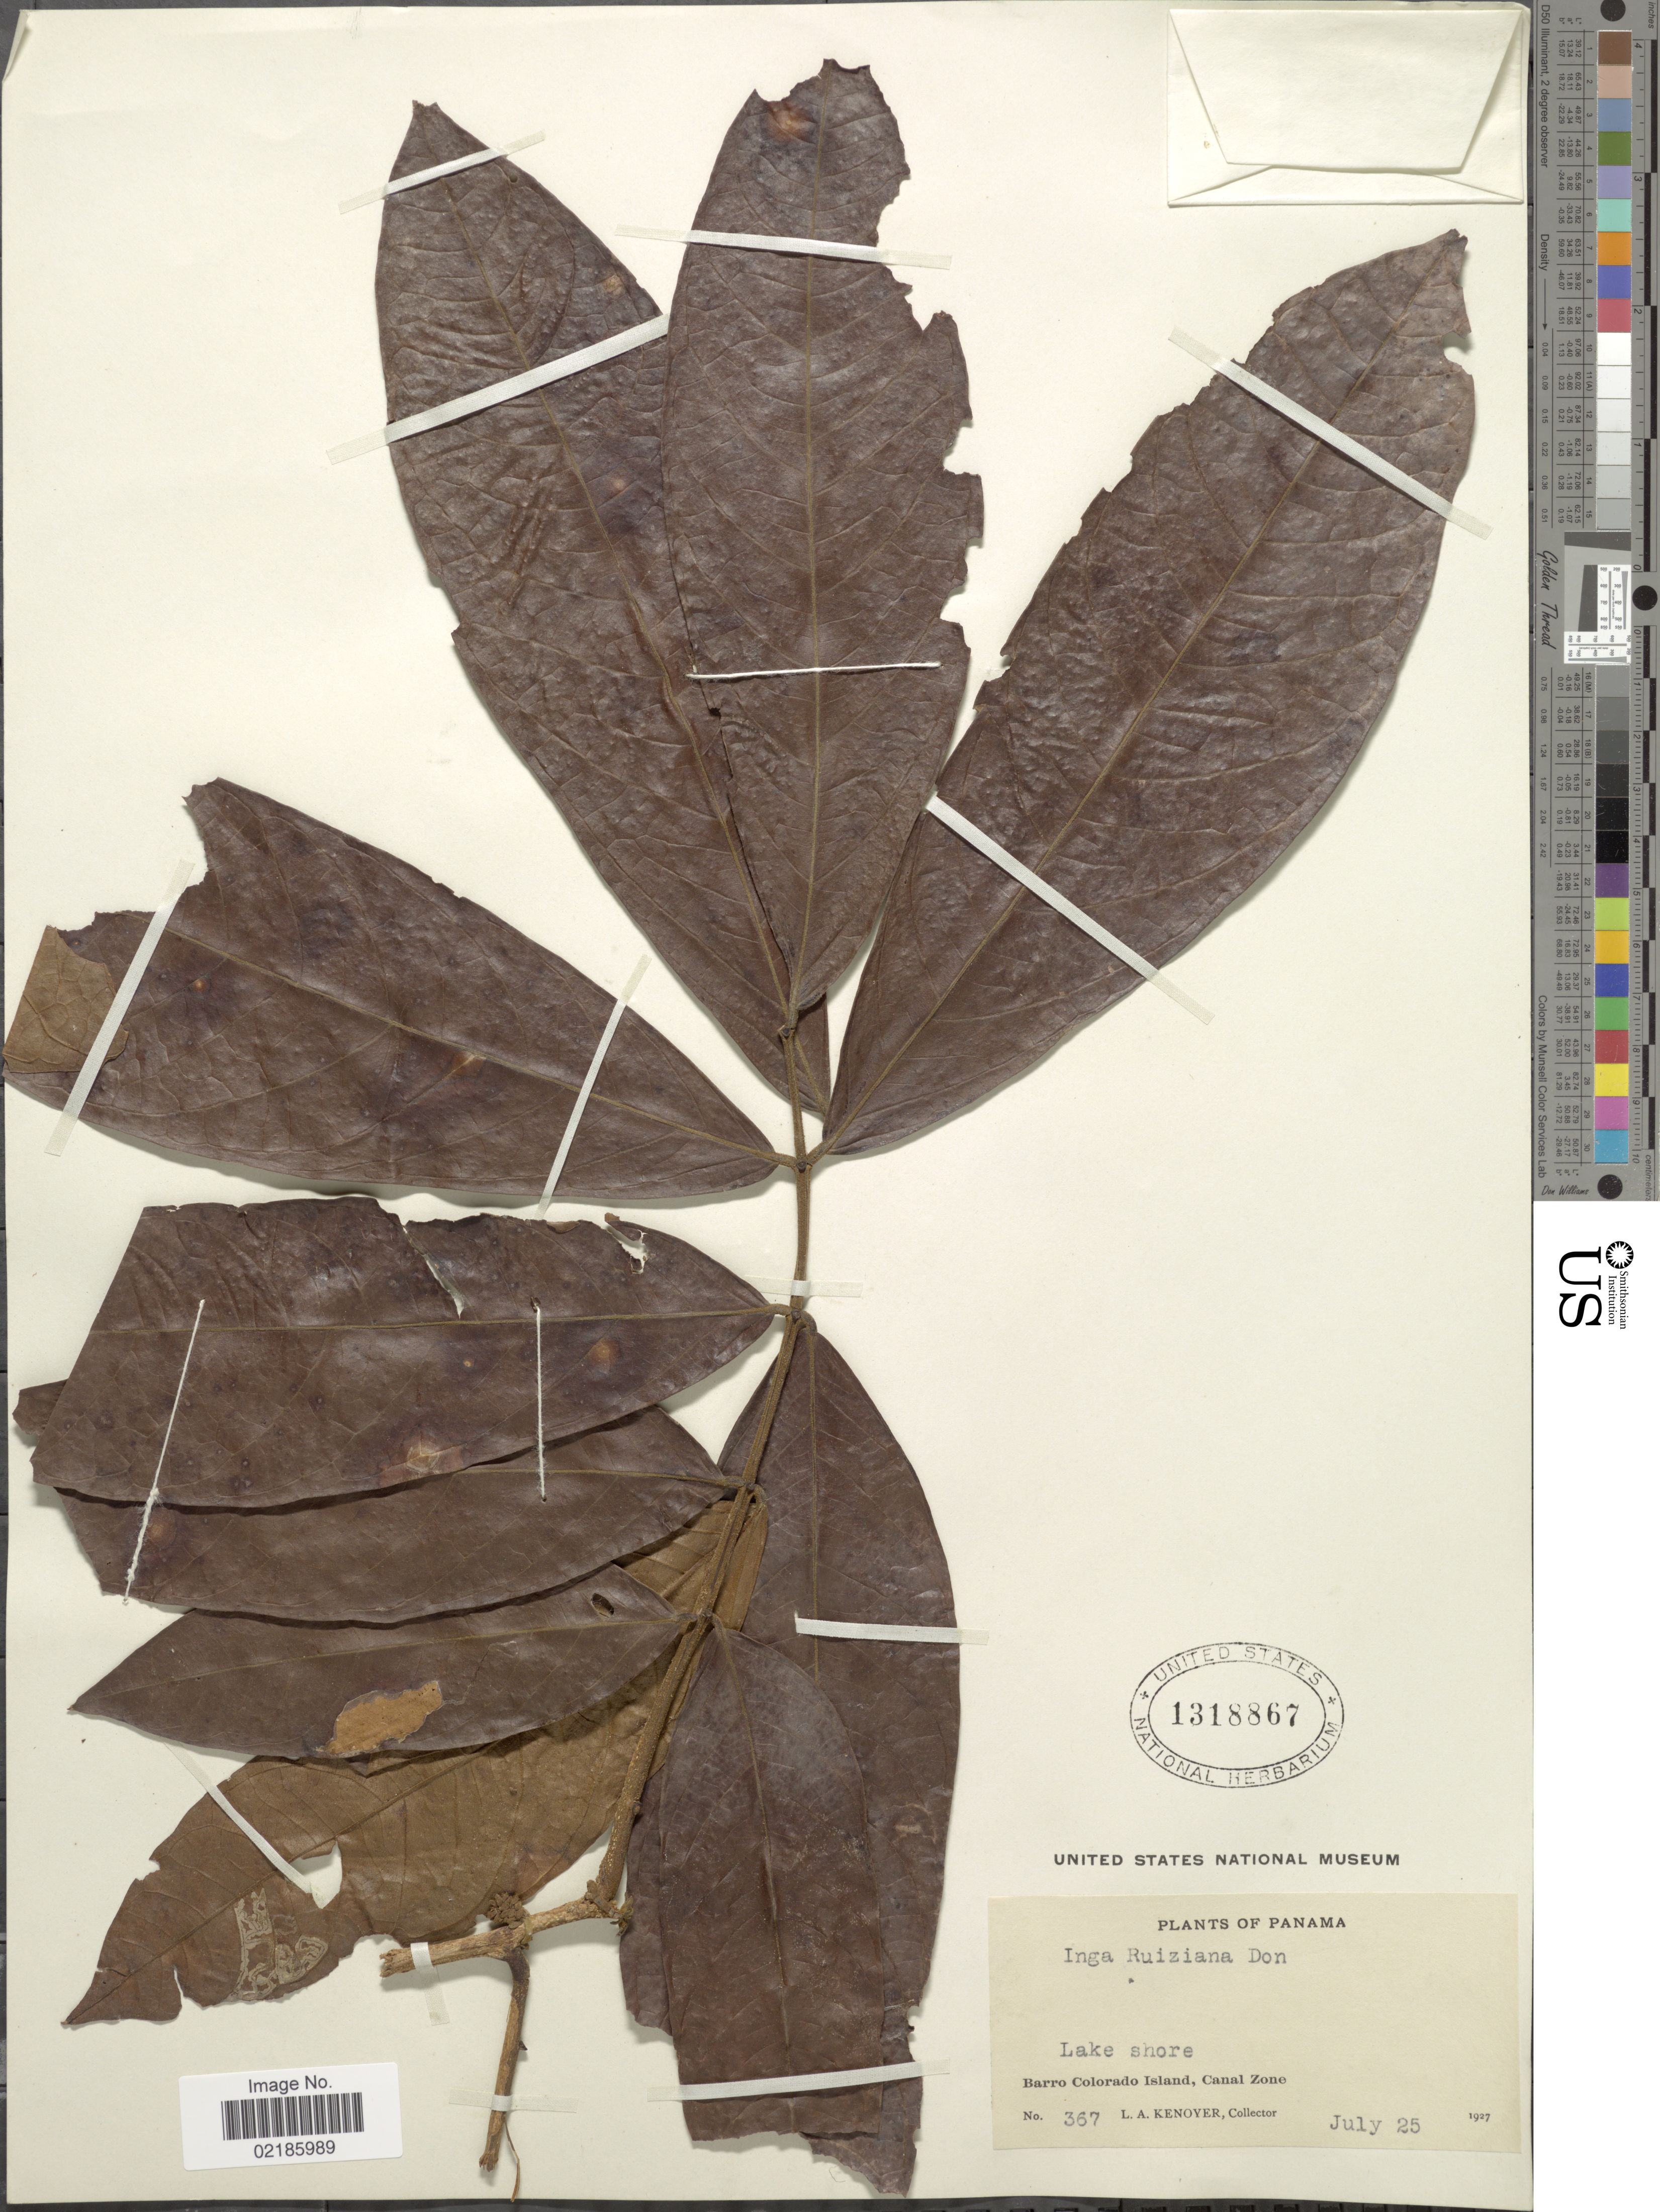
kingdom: Plantae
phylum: Tracheophyta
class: Magnoliopsida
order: Fabales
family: Fabaceae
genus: Inga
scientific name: Inga ruiziana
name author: G. Don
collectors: L. A. Kenoyer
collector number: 367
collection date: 1927-07-25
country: Panama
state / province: Panamá Oeste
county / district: Canal Zone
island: Barro Colorado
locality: Lake shore. Barro Colorado Island, Canal Zone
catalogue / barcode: US 1318867